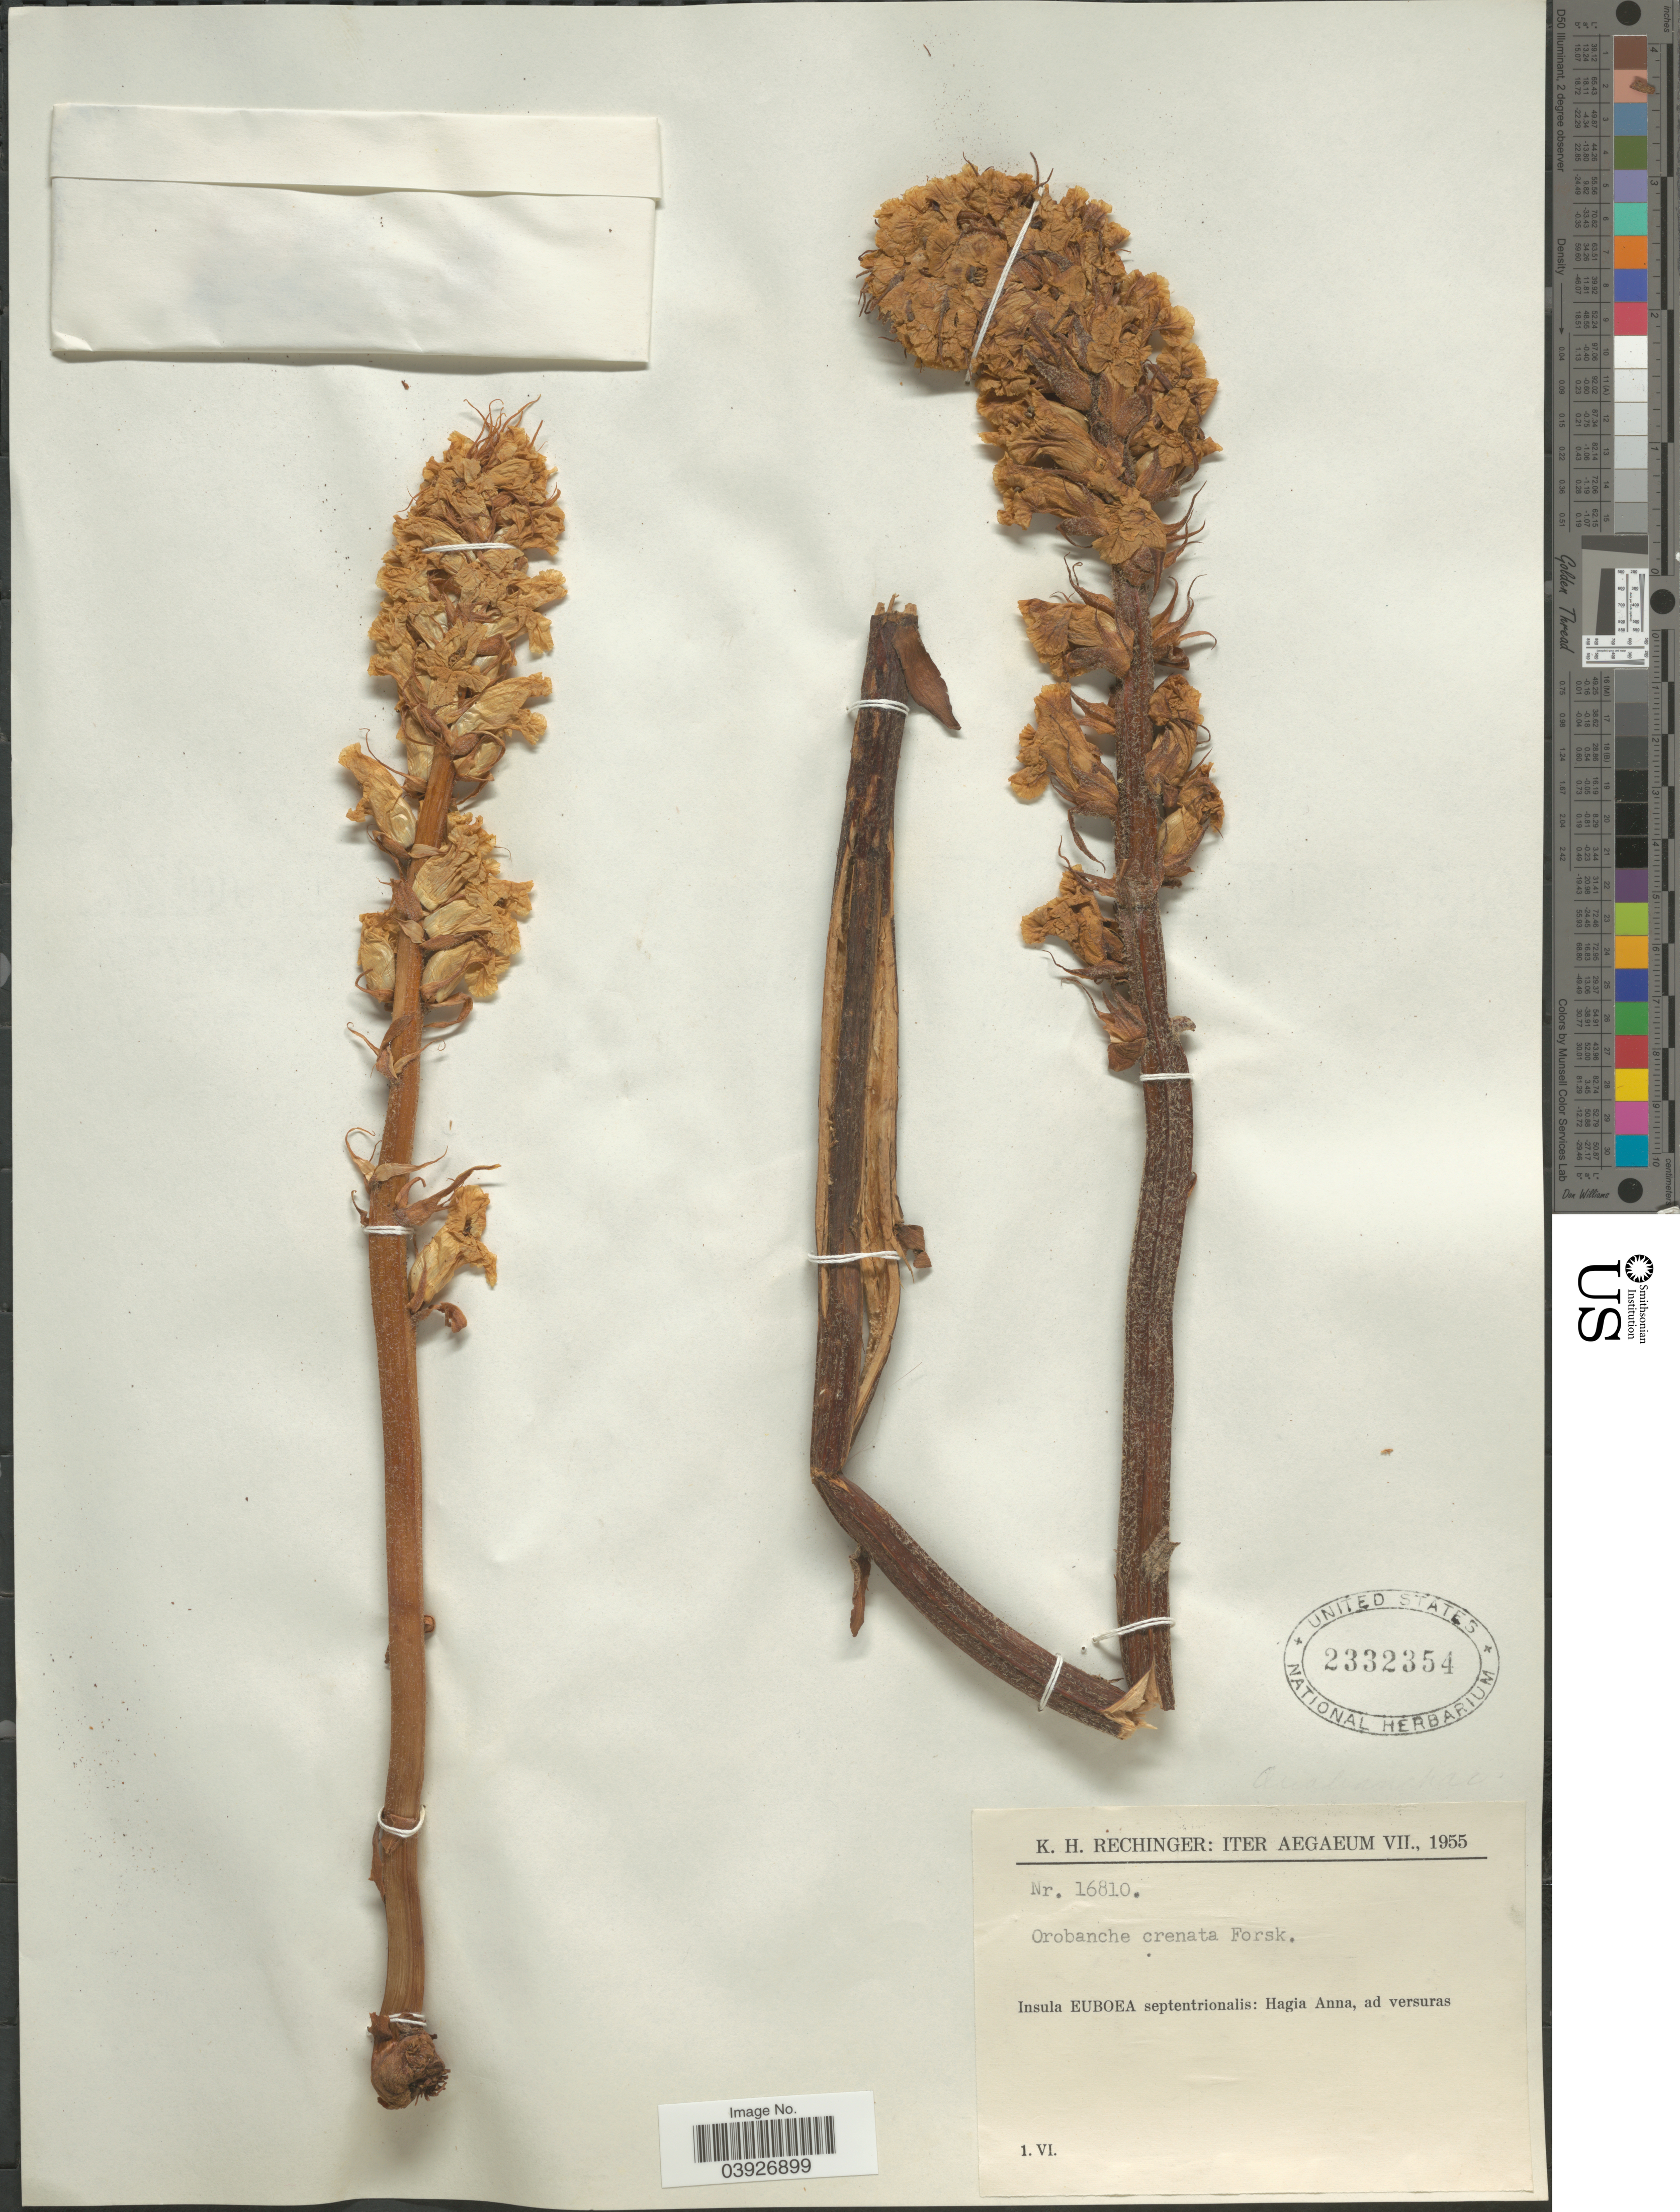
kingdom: Plantae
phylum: Tracheophyta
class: Magnoliopsida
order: Lamiales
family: Orobanchaceae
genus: Orobanche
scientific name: Orobanche crenata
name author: Vell.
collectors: K. H. Rechinger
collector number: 16810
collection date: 1955-06-01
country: Egypt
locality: Iter Aegaeum. Insula Euboea septentrionalis: Hagia Anna, ad versuras.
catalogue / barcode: US 2332354